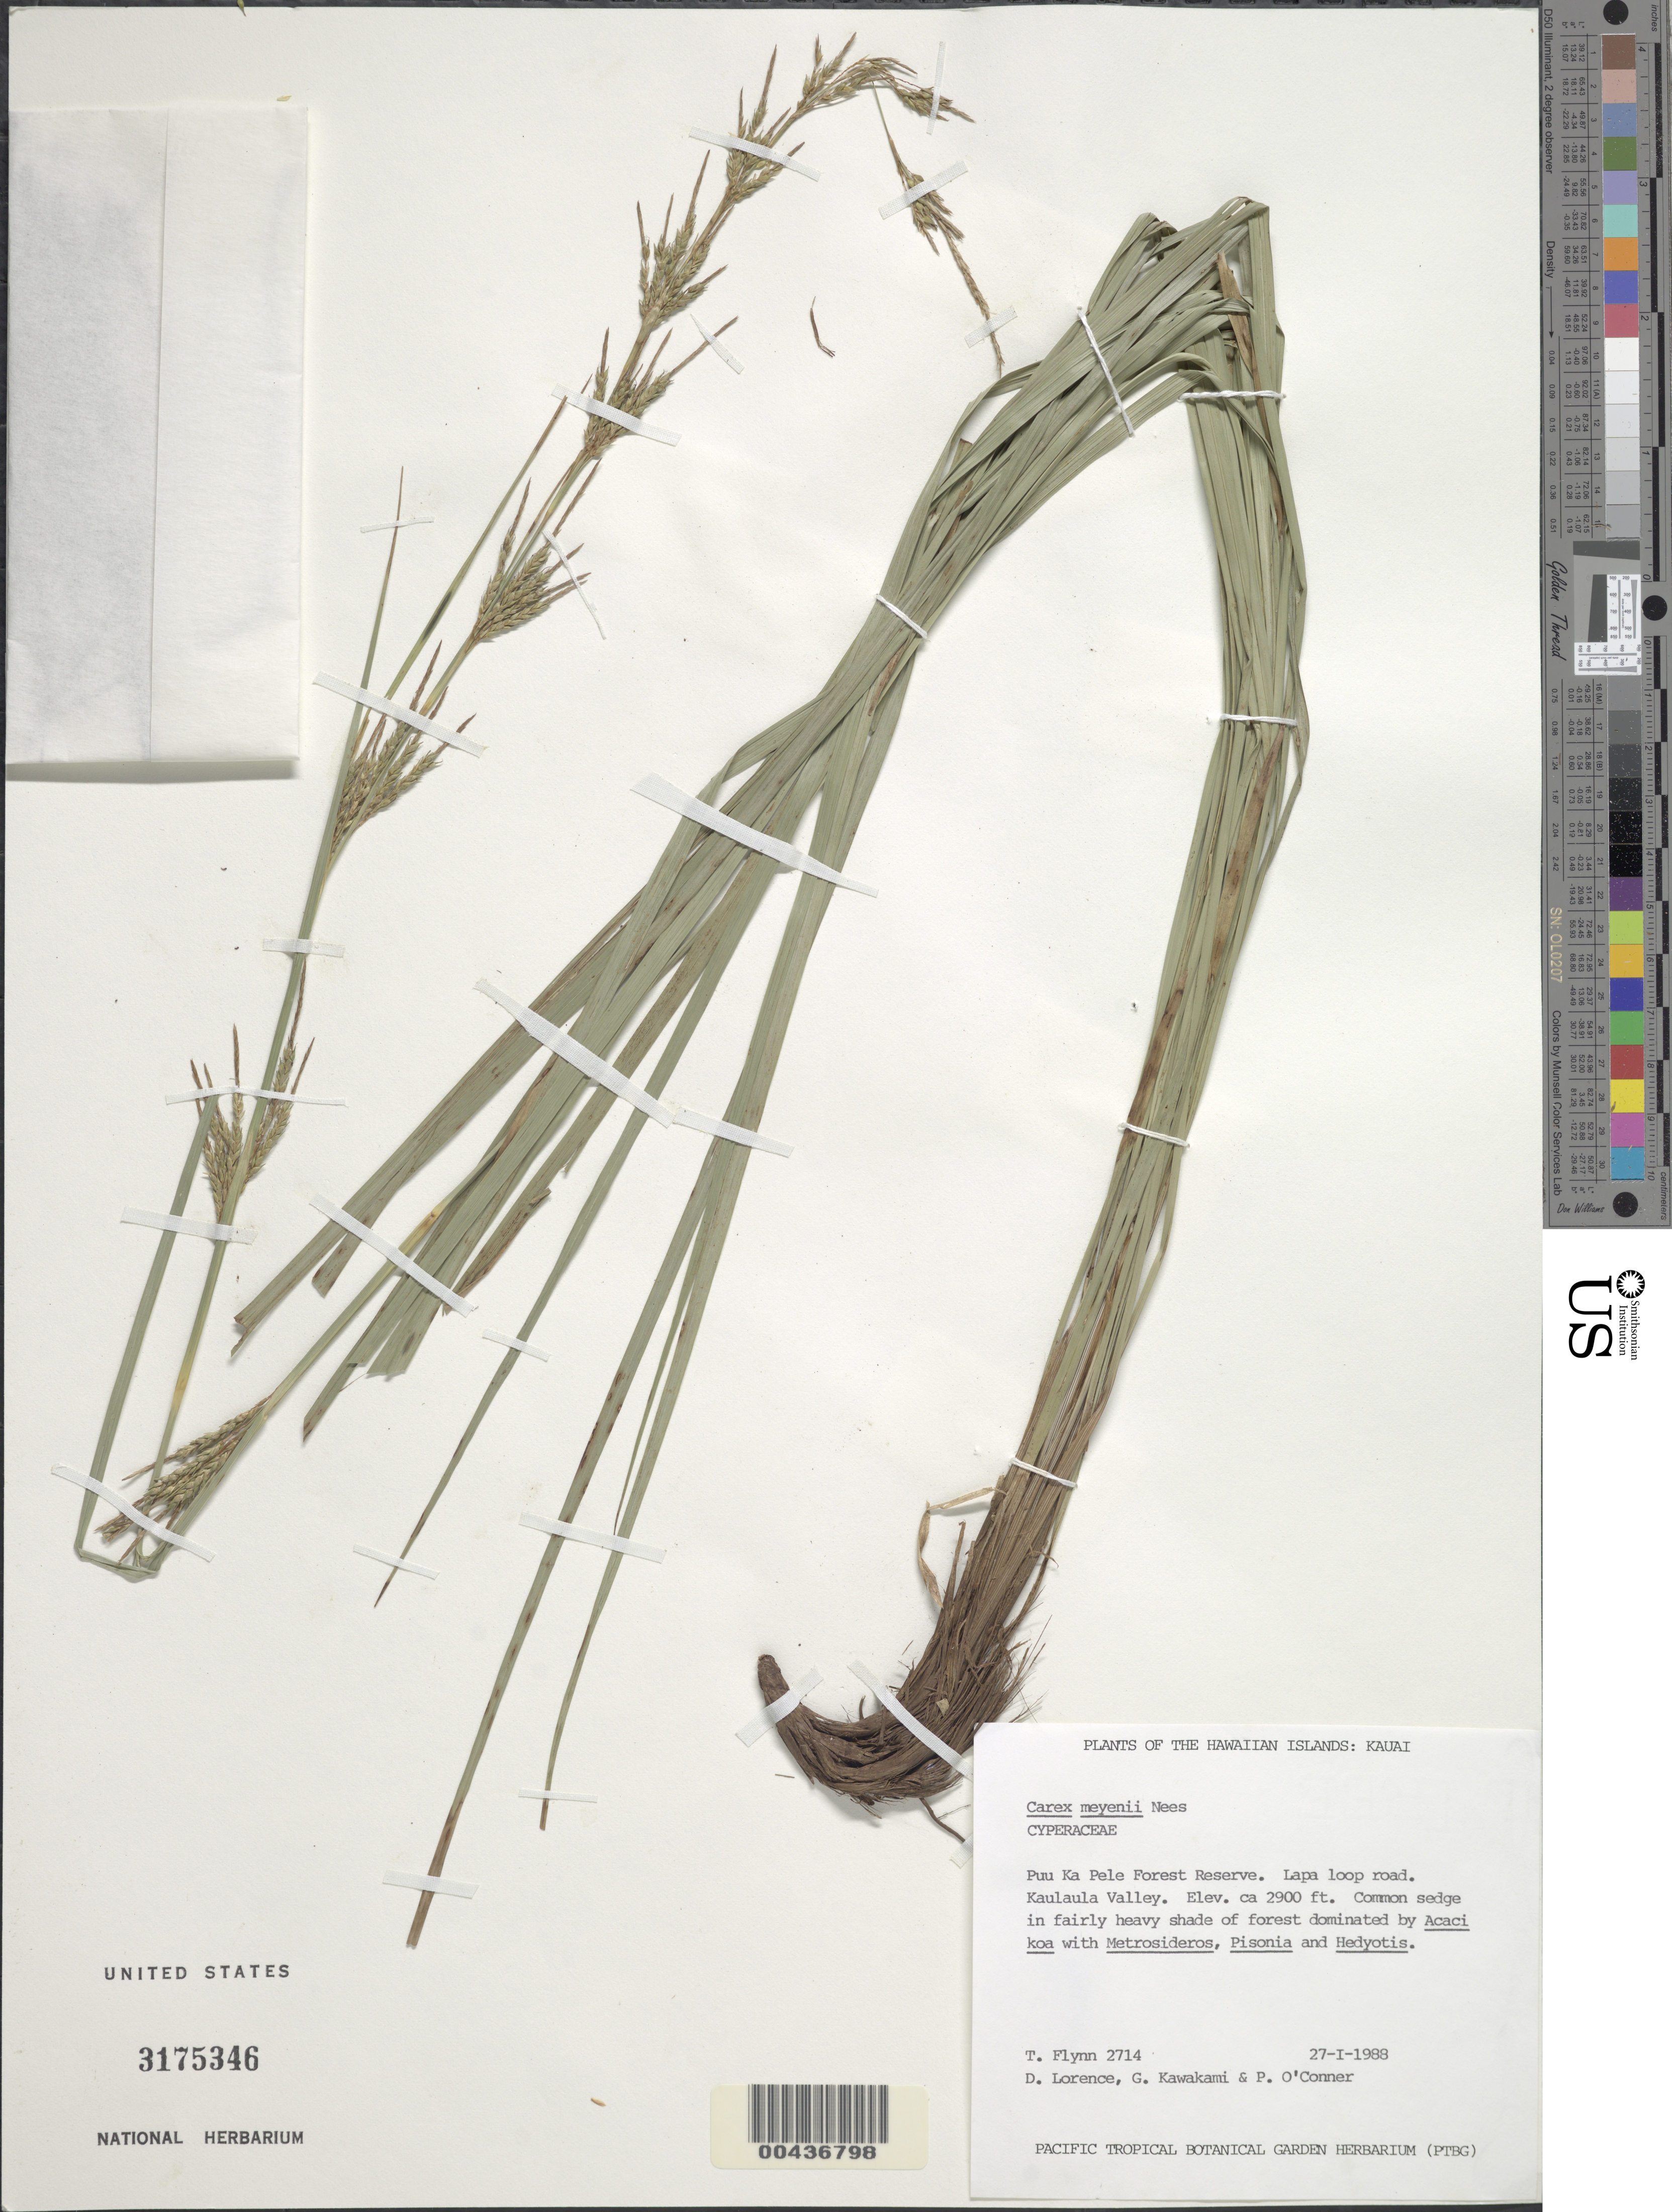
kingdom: Plantae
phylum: Tracheophyta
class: Liliopsida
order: Poales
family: Cyperaceae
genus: Carex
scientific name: Carex meyenii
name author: Nees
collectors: T. W. Flynn, D. Lorence, G. Kawakami & P. O'Conner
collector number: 2714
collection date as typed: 27 Jan 1988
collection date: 1988-01-27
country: United States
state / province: Hawaii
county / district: Kauai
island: Kaua'i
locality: Puu Ka Pele Forest Reserve, Lapa loop road. Kaulaula Valley, Kauai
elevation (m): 884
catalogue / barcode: US 3175346